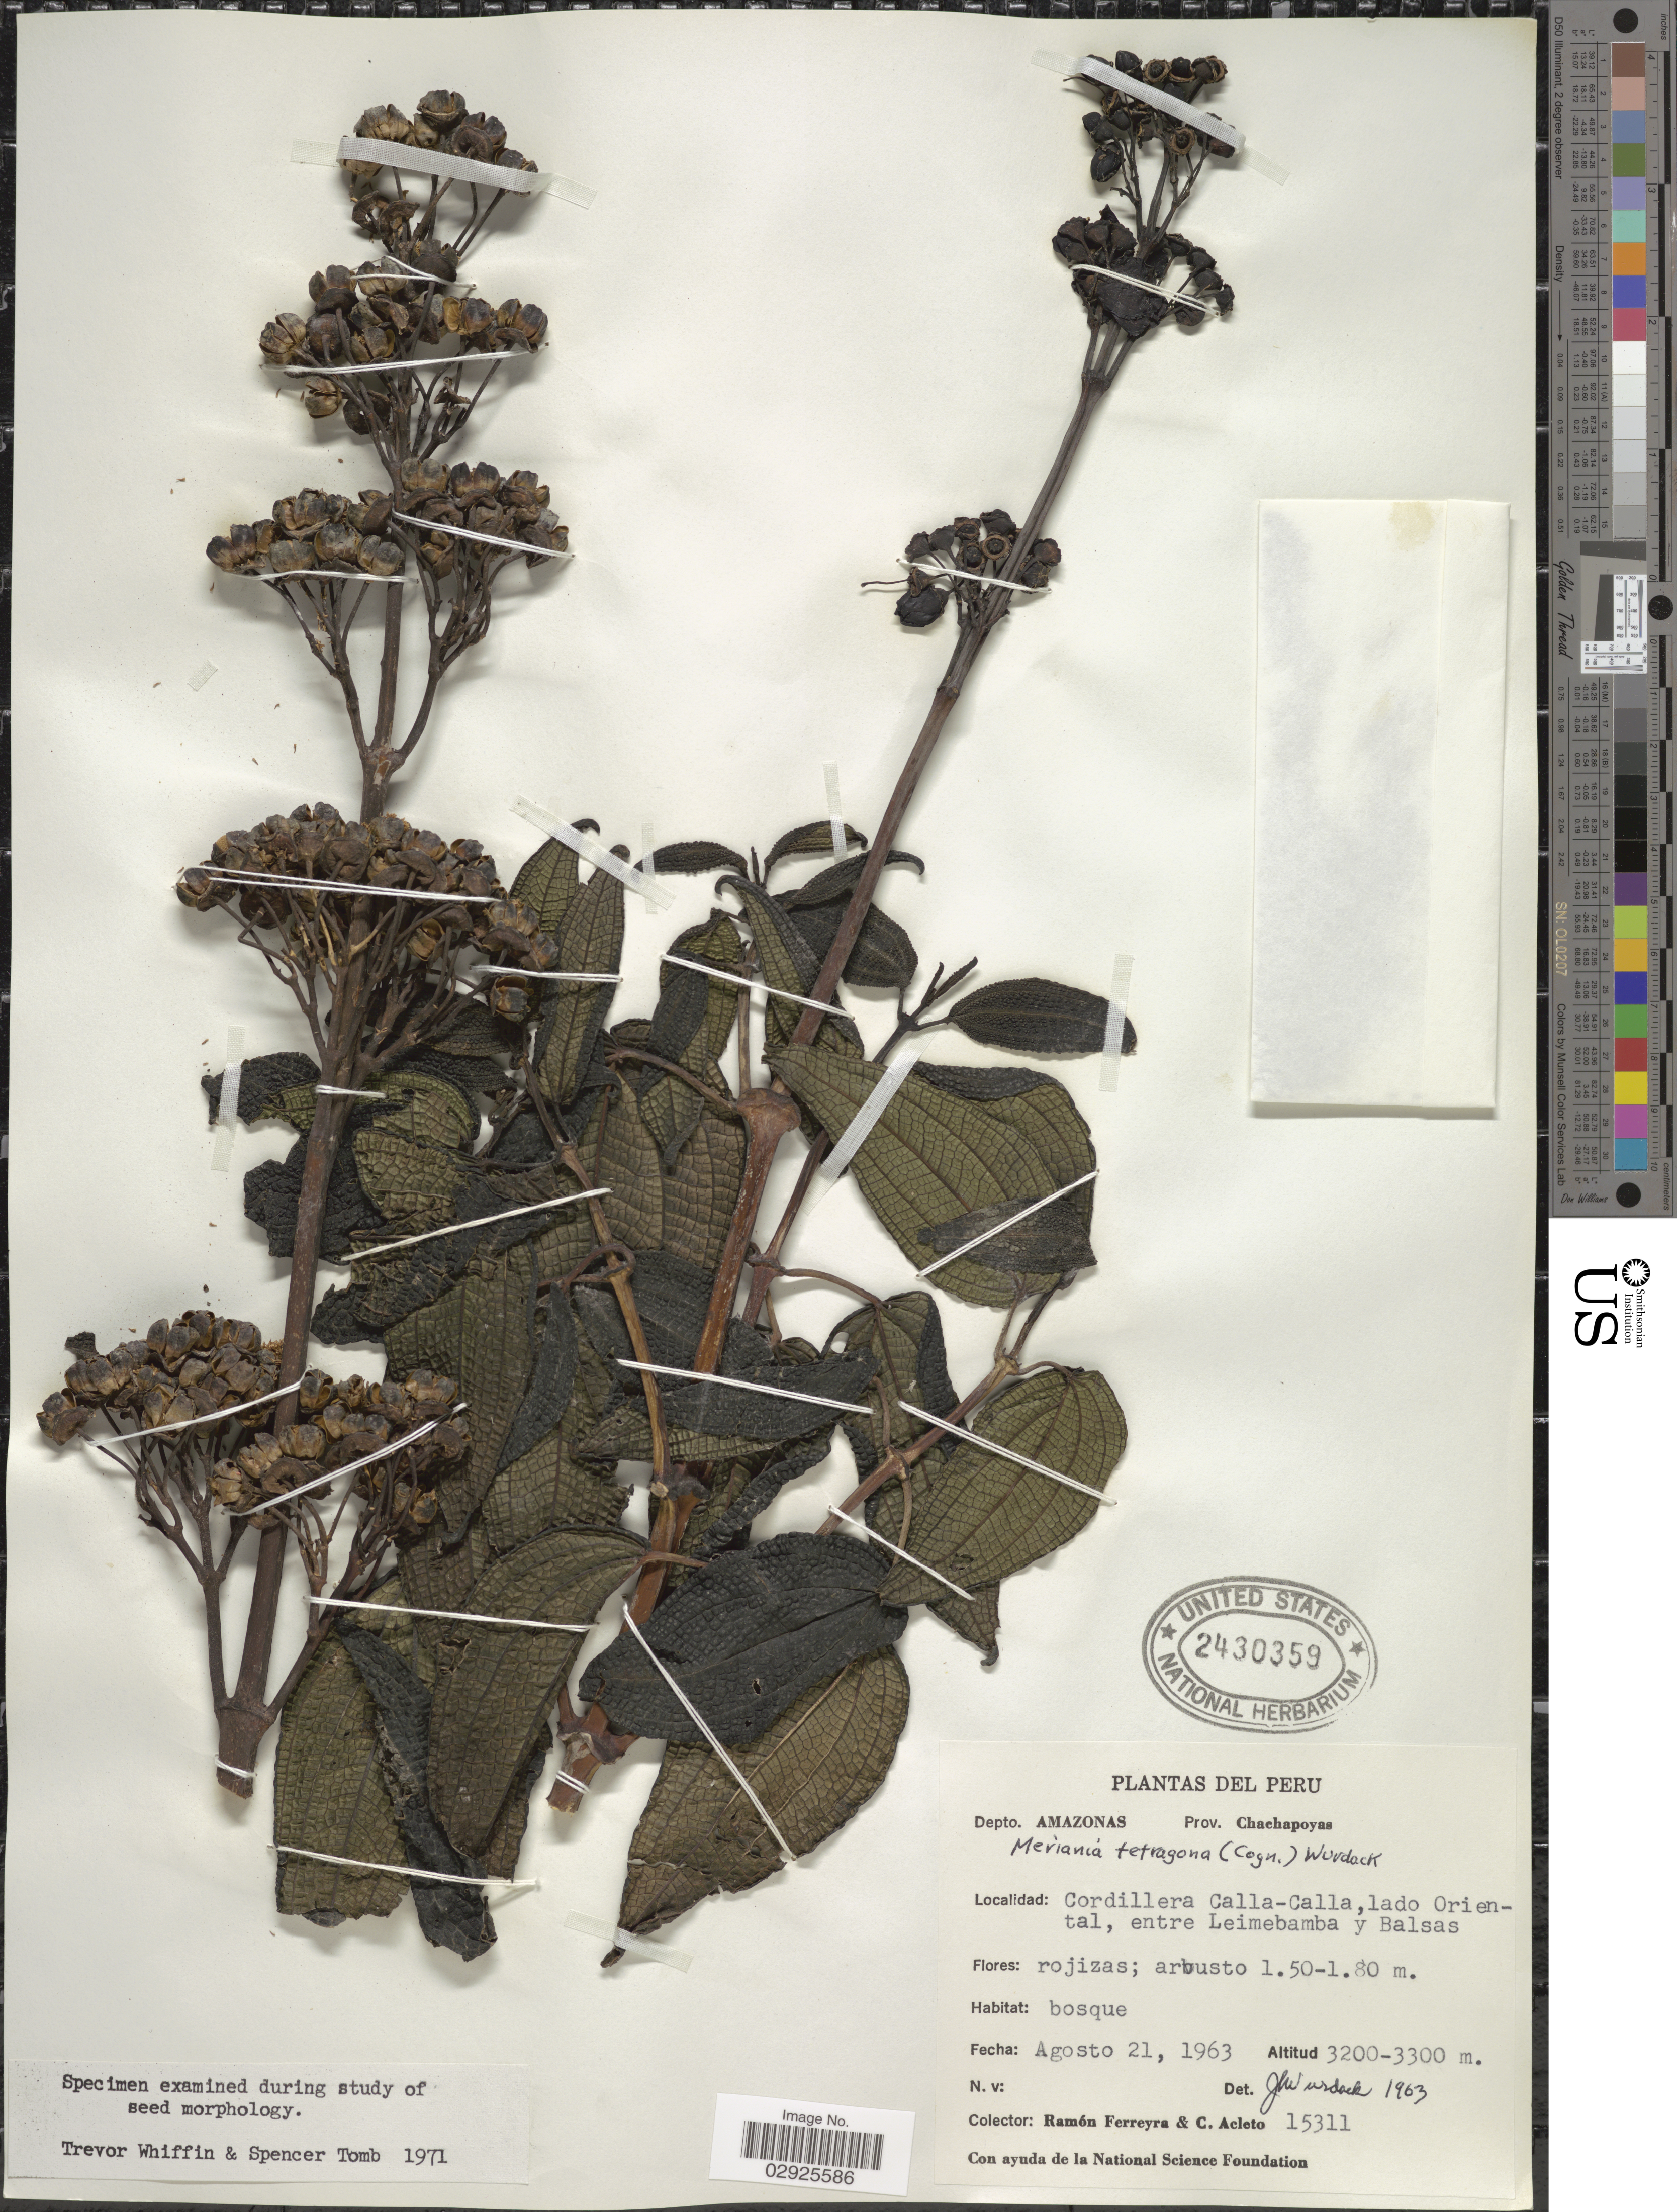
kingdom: Plantae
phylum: Tracheophyta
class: Magnoliopsida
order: Myrtales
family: Melastomataceae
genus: Meriania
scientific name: Meriania tetragona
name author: (Cogn.) Wurdack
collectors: R. A. Ferreyra & C. Acleto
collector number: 15311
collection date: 1963-08-21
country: Peru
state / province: Amazonas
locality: Depto. Amazonas, Prov. Chachapoyas, Cordillera Calla-Calla, lado Oriental, entre Leimebamba y Balsas.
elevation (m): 3200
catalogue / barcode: US 2430359